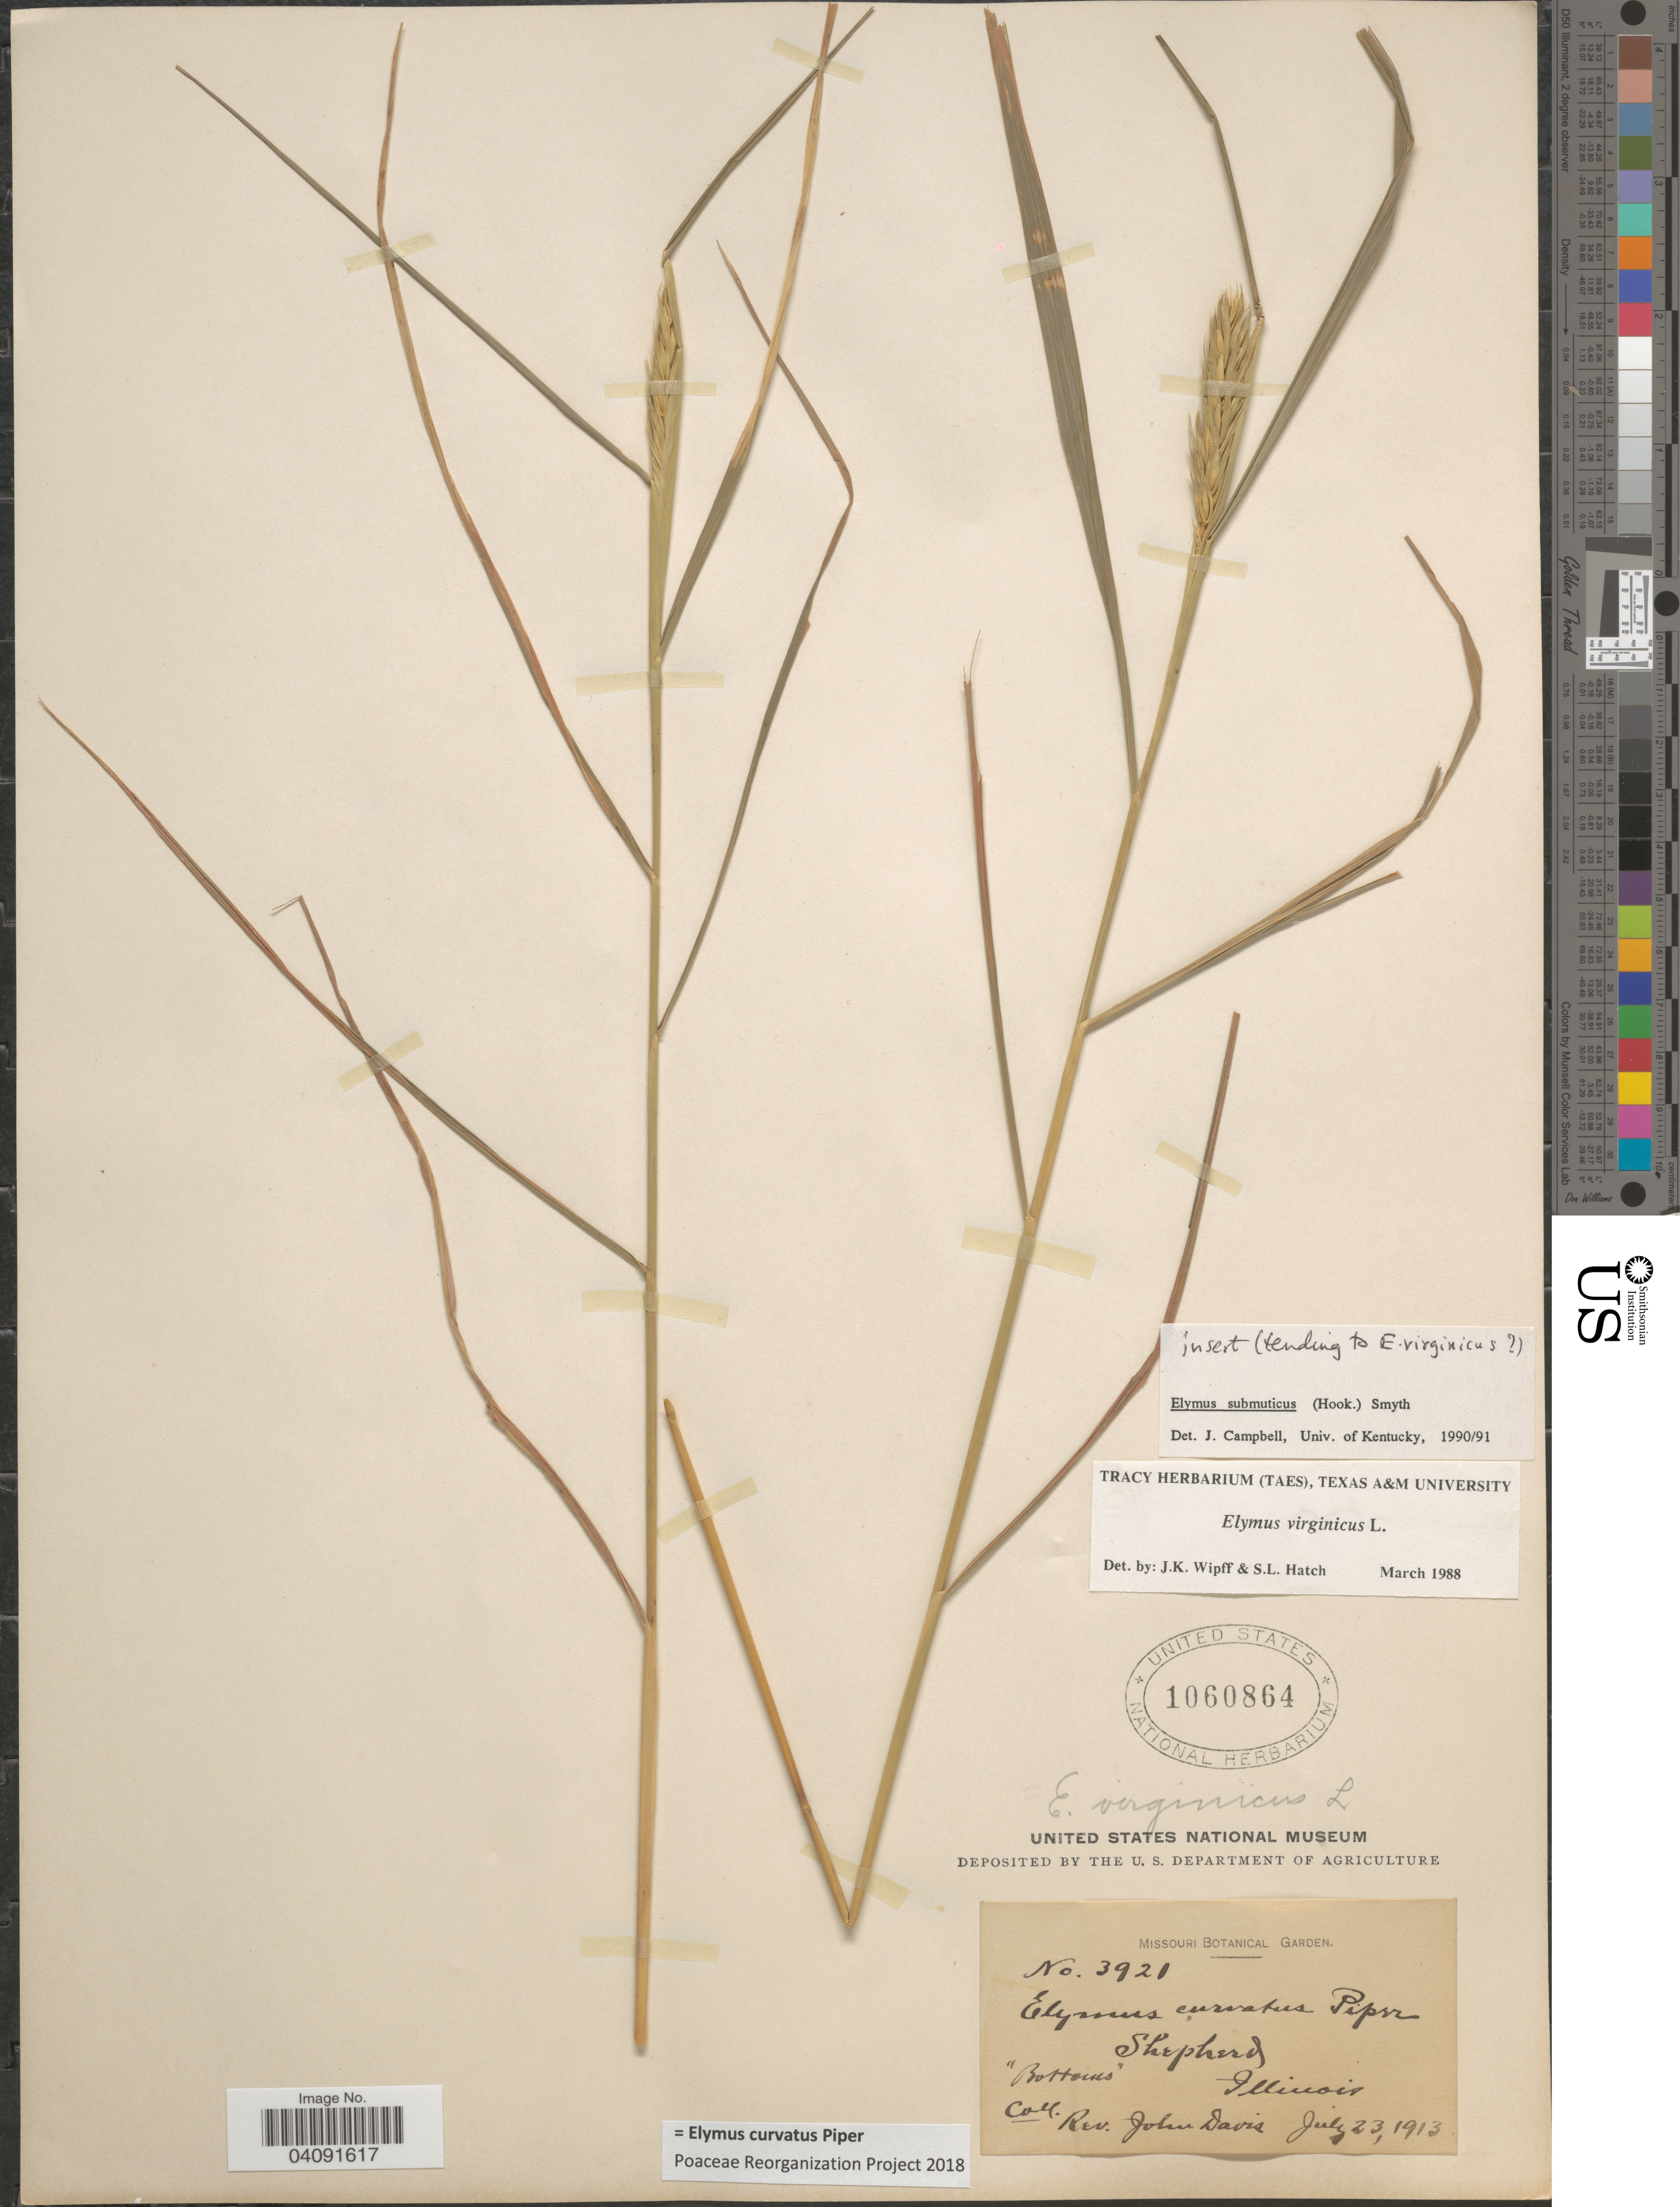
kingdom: Plantae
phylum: Tracheophyta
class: Liliopsida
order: Poales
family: Poaceae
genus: Elymus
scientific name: Elymus donianus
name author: (F.B. White) Á. Löve & D. Löve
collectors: J. Davis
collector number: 3921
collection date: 1913-07-23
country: United States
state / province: Illinois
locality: Shepherd. "Bottoms".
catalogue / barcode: US 1060864